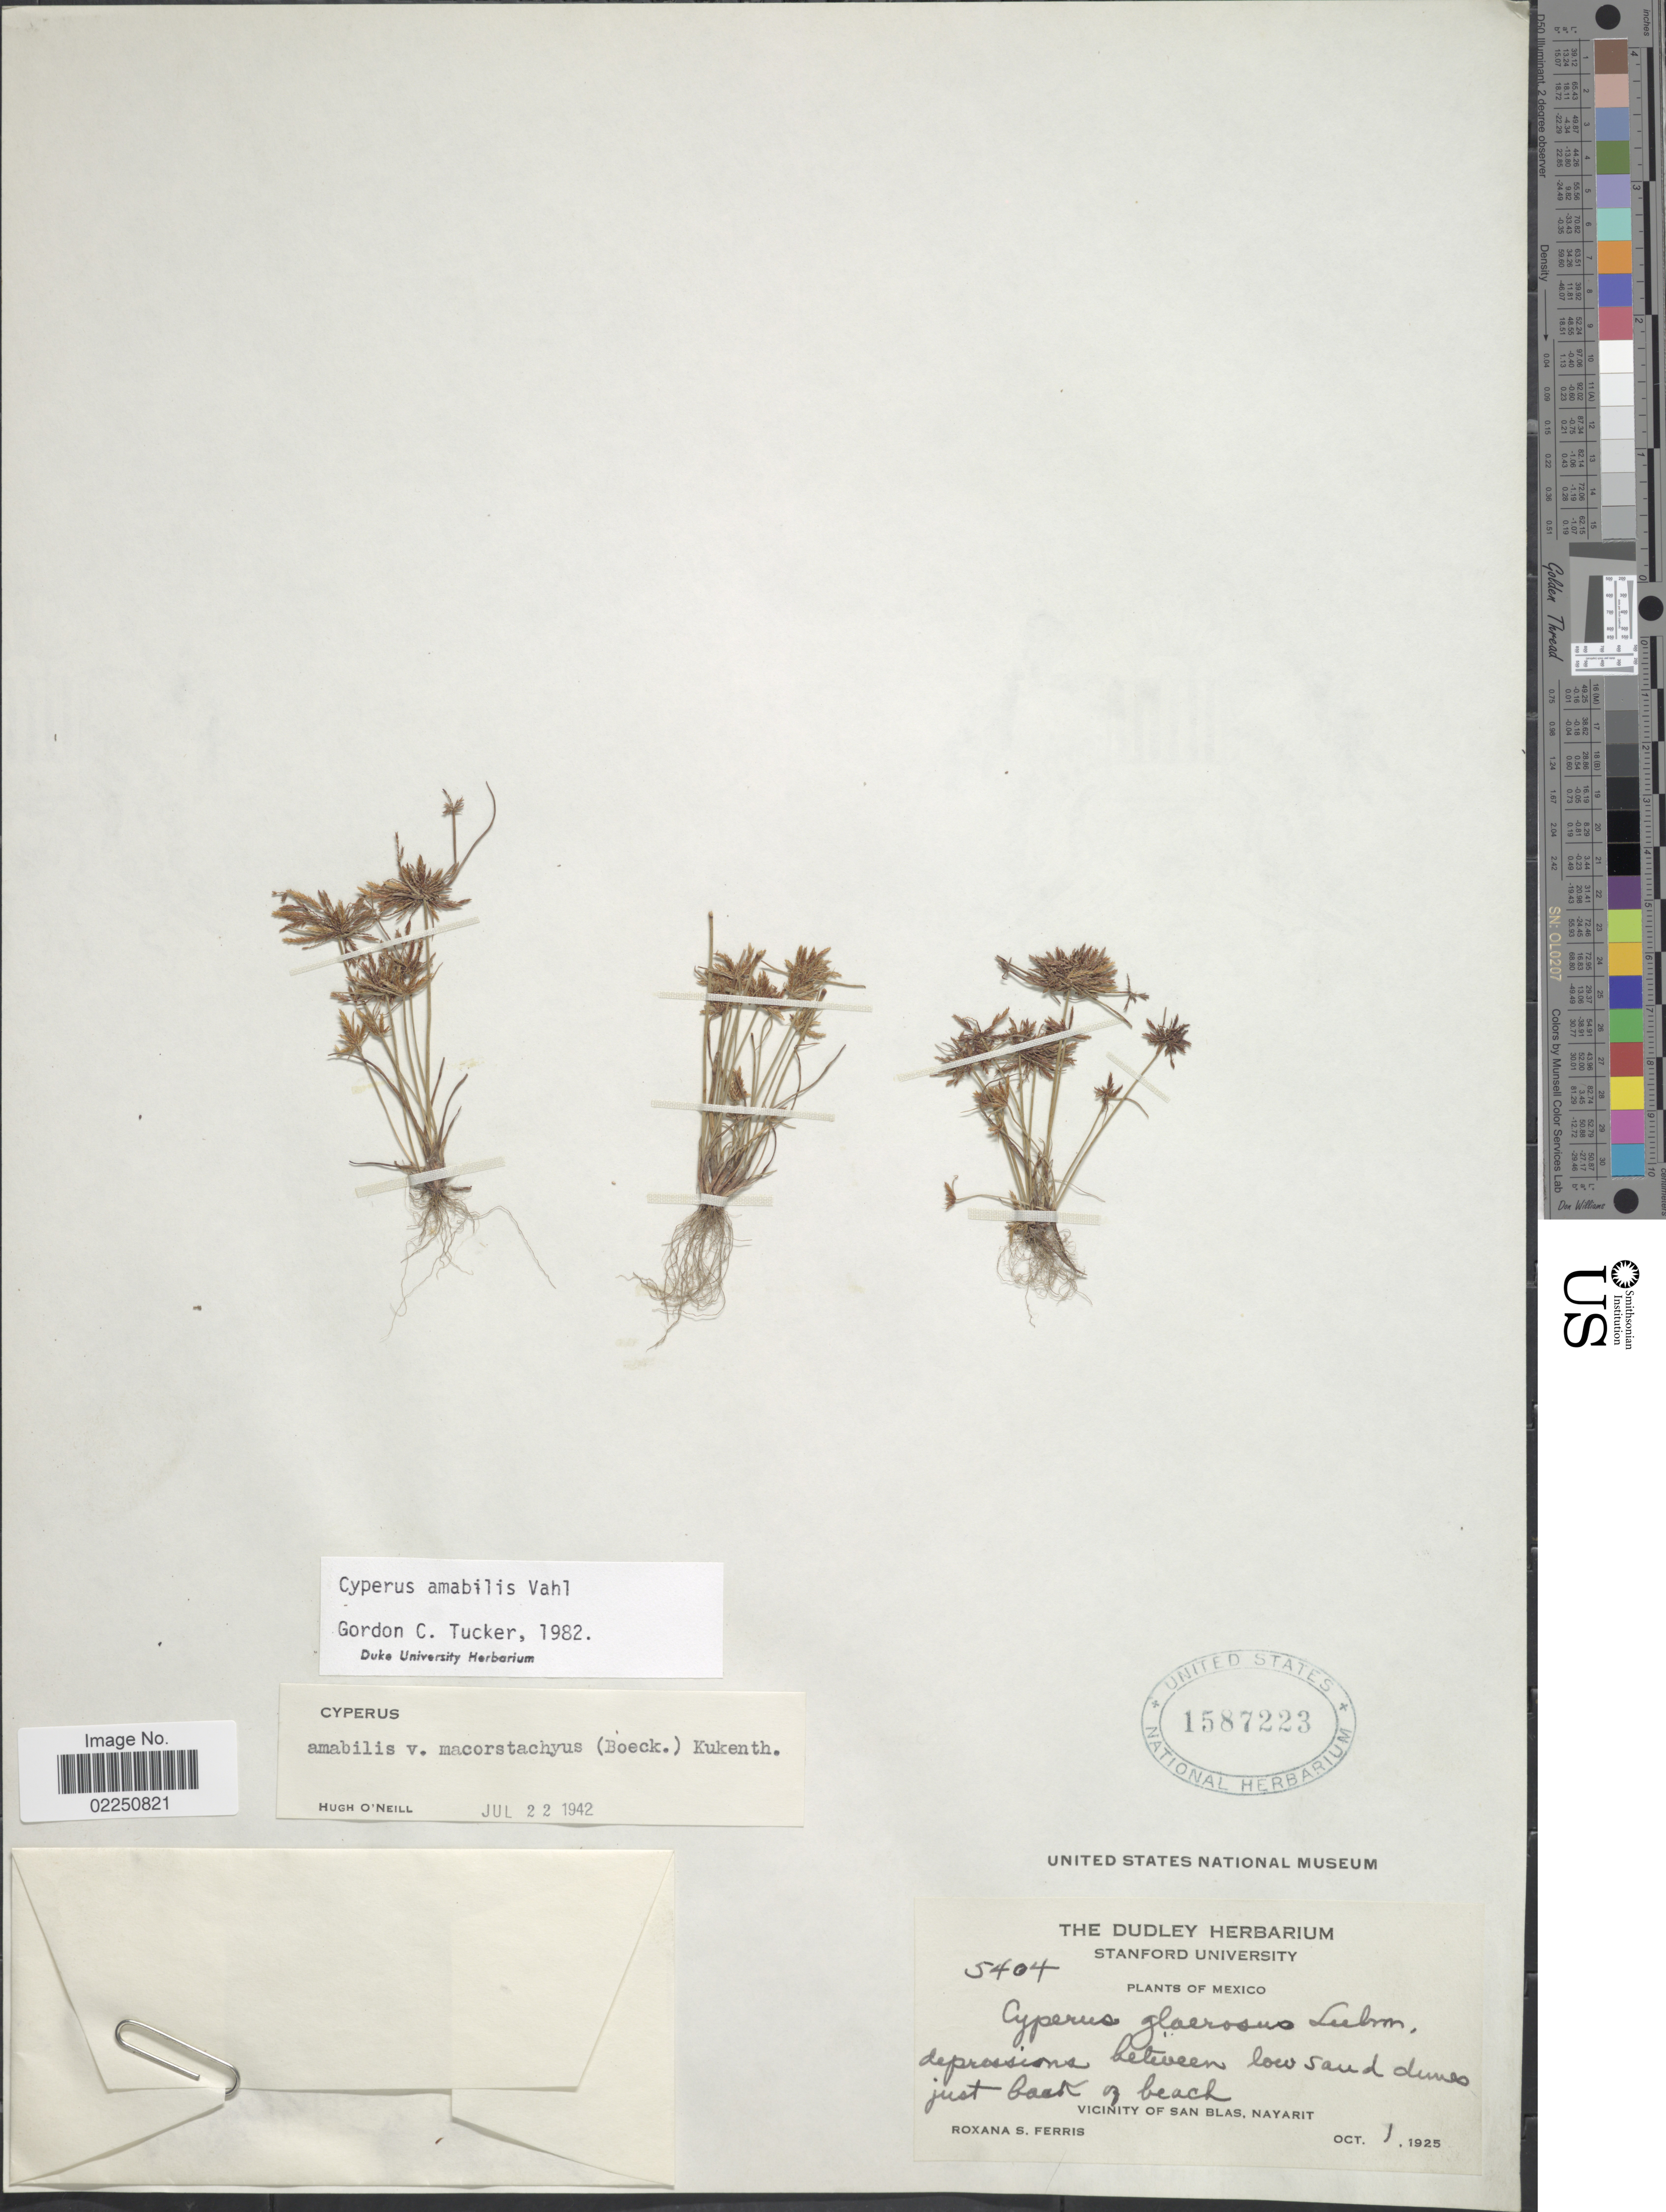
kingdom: Plantae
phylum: Tracheophyta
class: Liliopsida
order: Poales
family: Cyperaceae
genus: Cyperus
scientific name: Cyperus amabilis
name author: Vahl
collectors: R. S. Ferris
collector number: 5404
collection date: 1925-10-01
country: Mexico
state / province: Nayarit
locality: Depressions between low sand dunes just back of beach. Vicinity of San Blas, Nayarit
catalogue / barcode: US 1587223